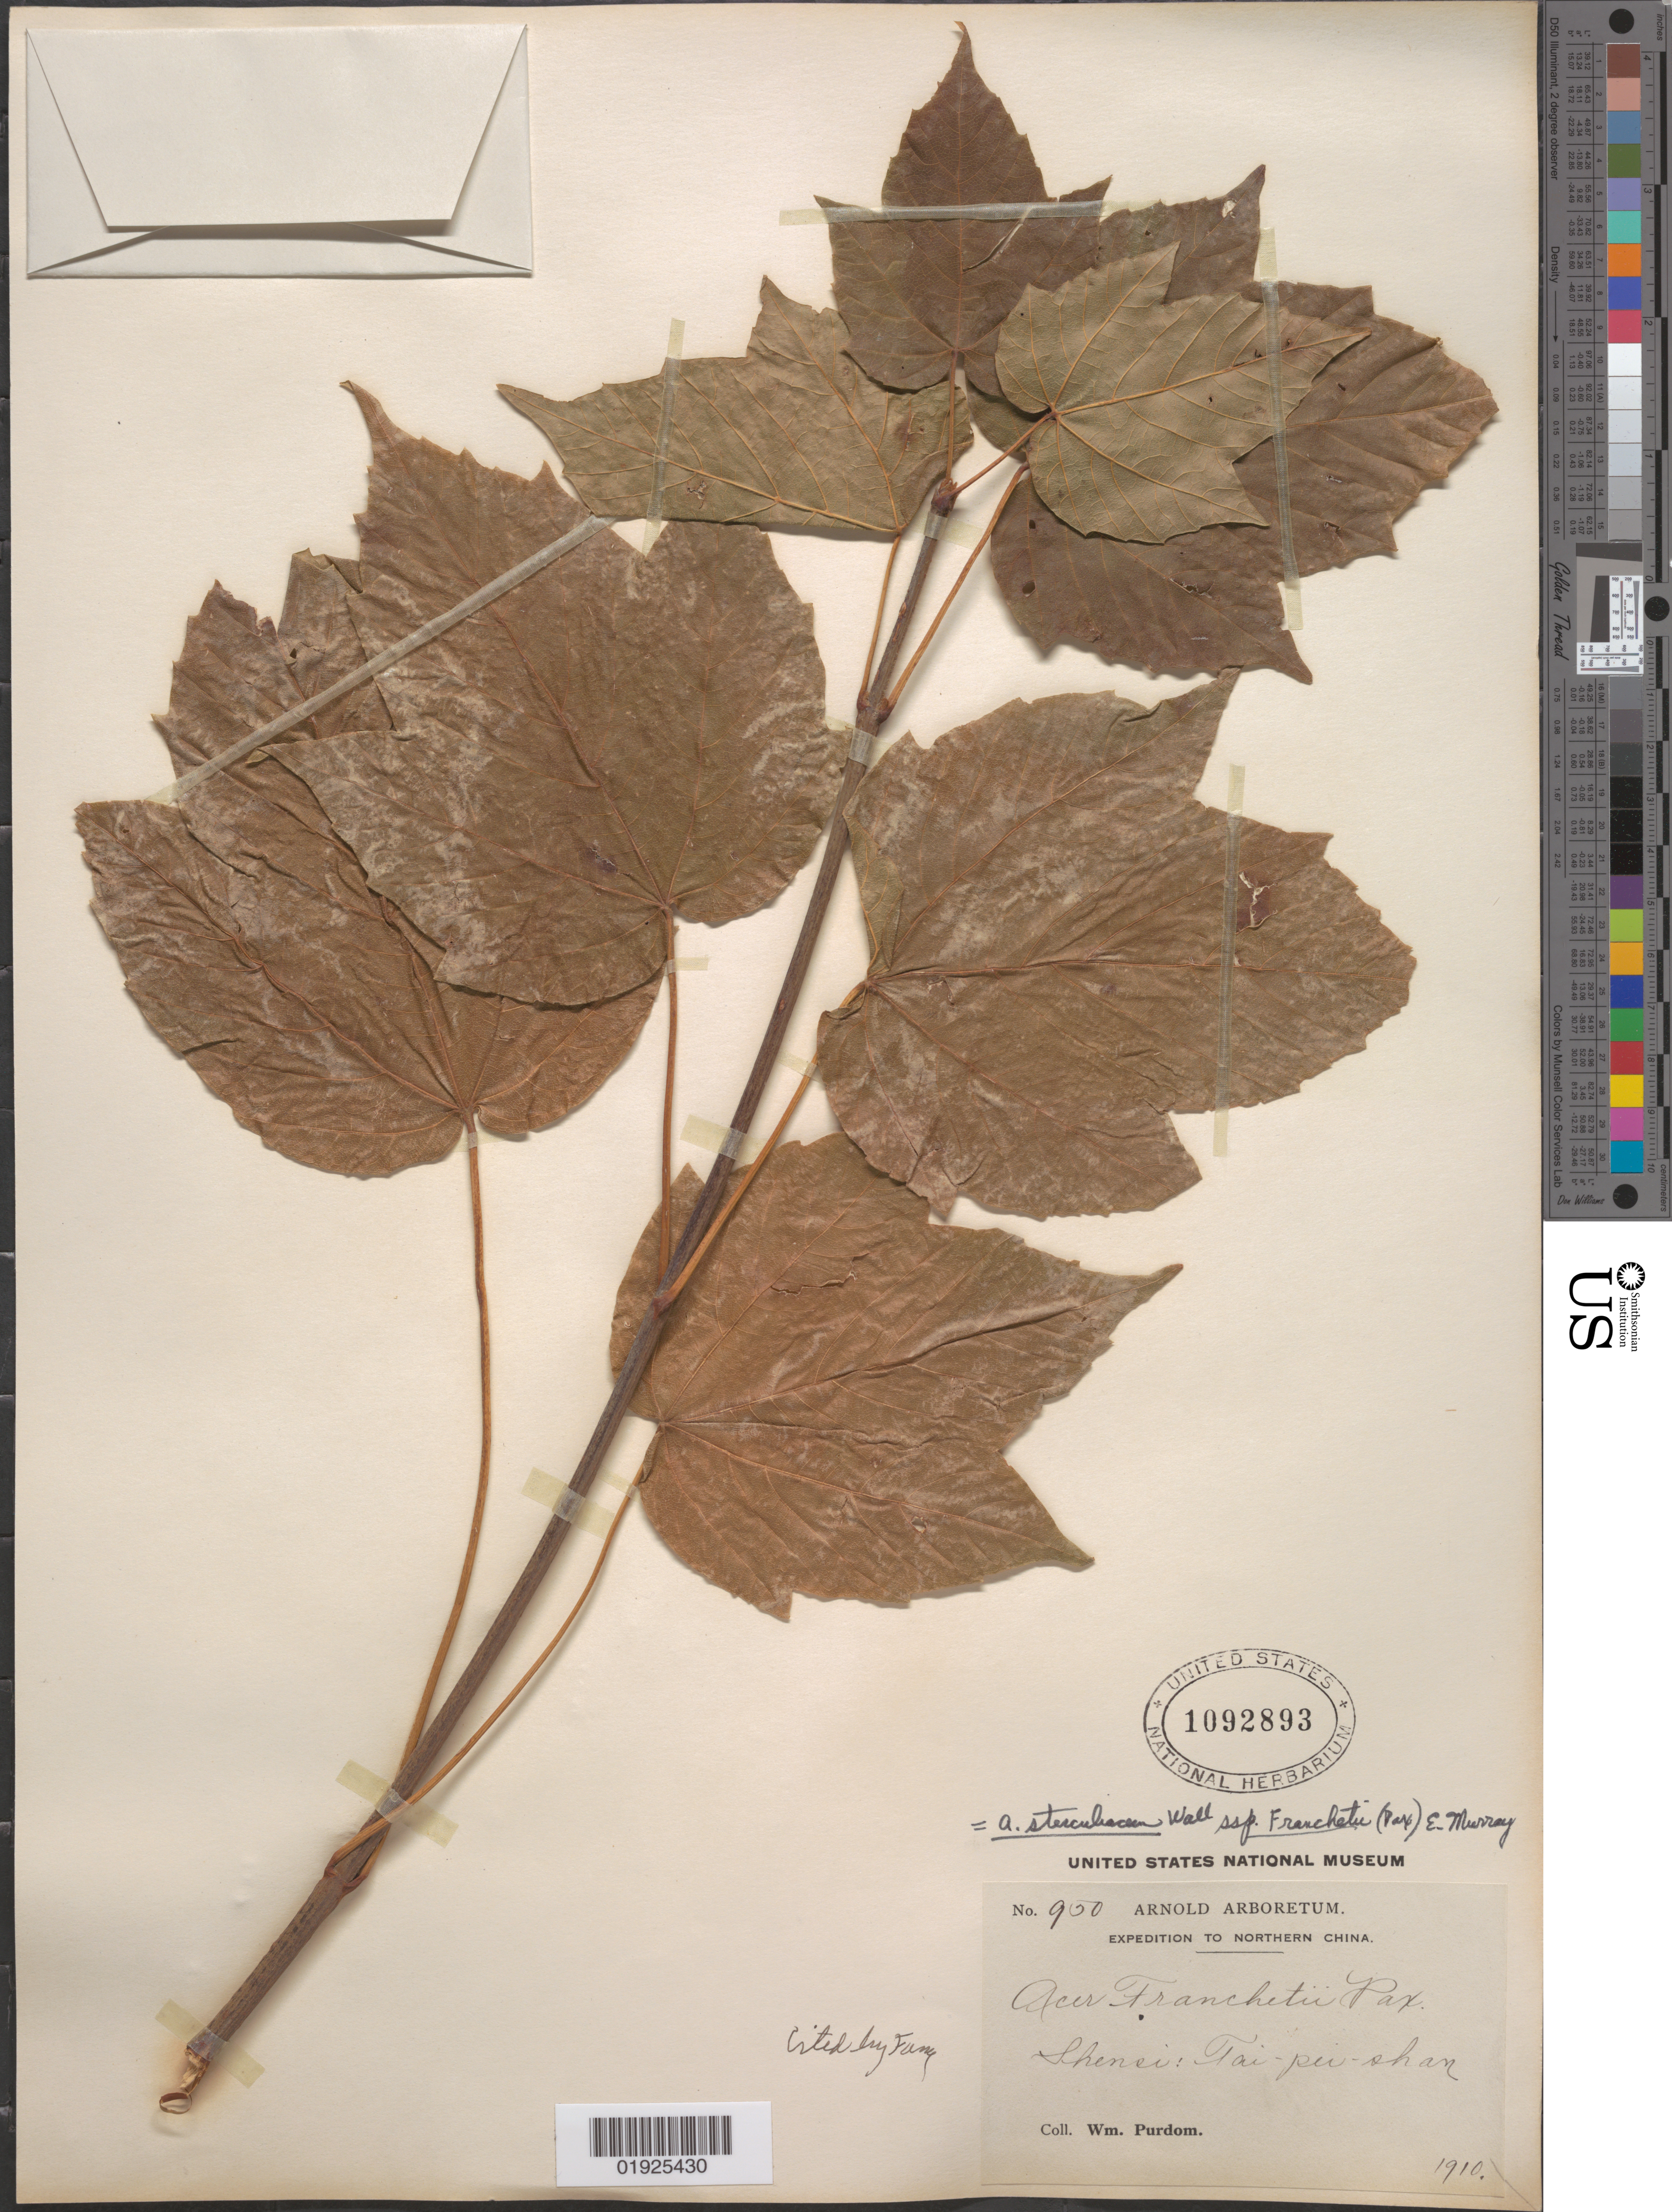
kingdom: Plantae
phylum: Tracheophyta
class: Magnoliopsida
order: Sapindales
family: Sapindaceae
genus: Acer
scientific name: Acer sterculiaceum subsp. franchetii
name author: (Pax) A.E. Murray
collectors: W. Purdom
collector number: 950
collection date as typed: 1910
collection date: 1910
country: China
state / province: Shaanxi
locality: Shensi [Shaanxi]: Tai-pei-shan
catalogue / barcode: US 1092893